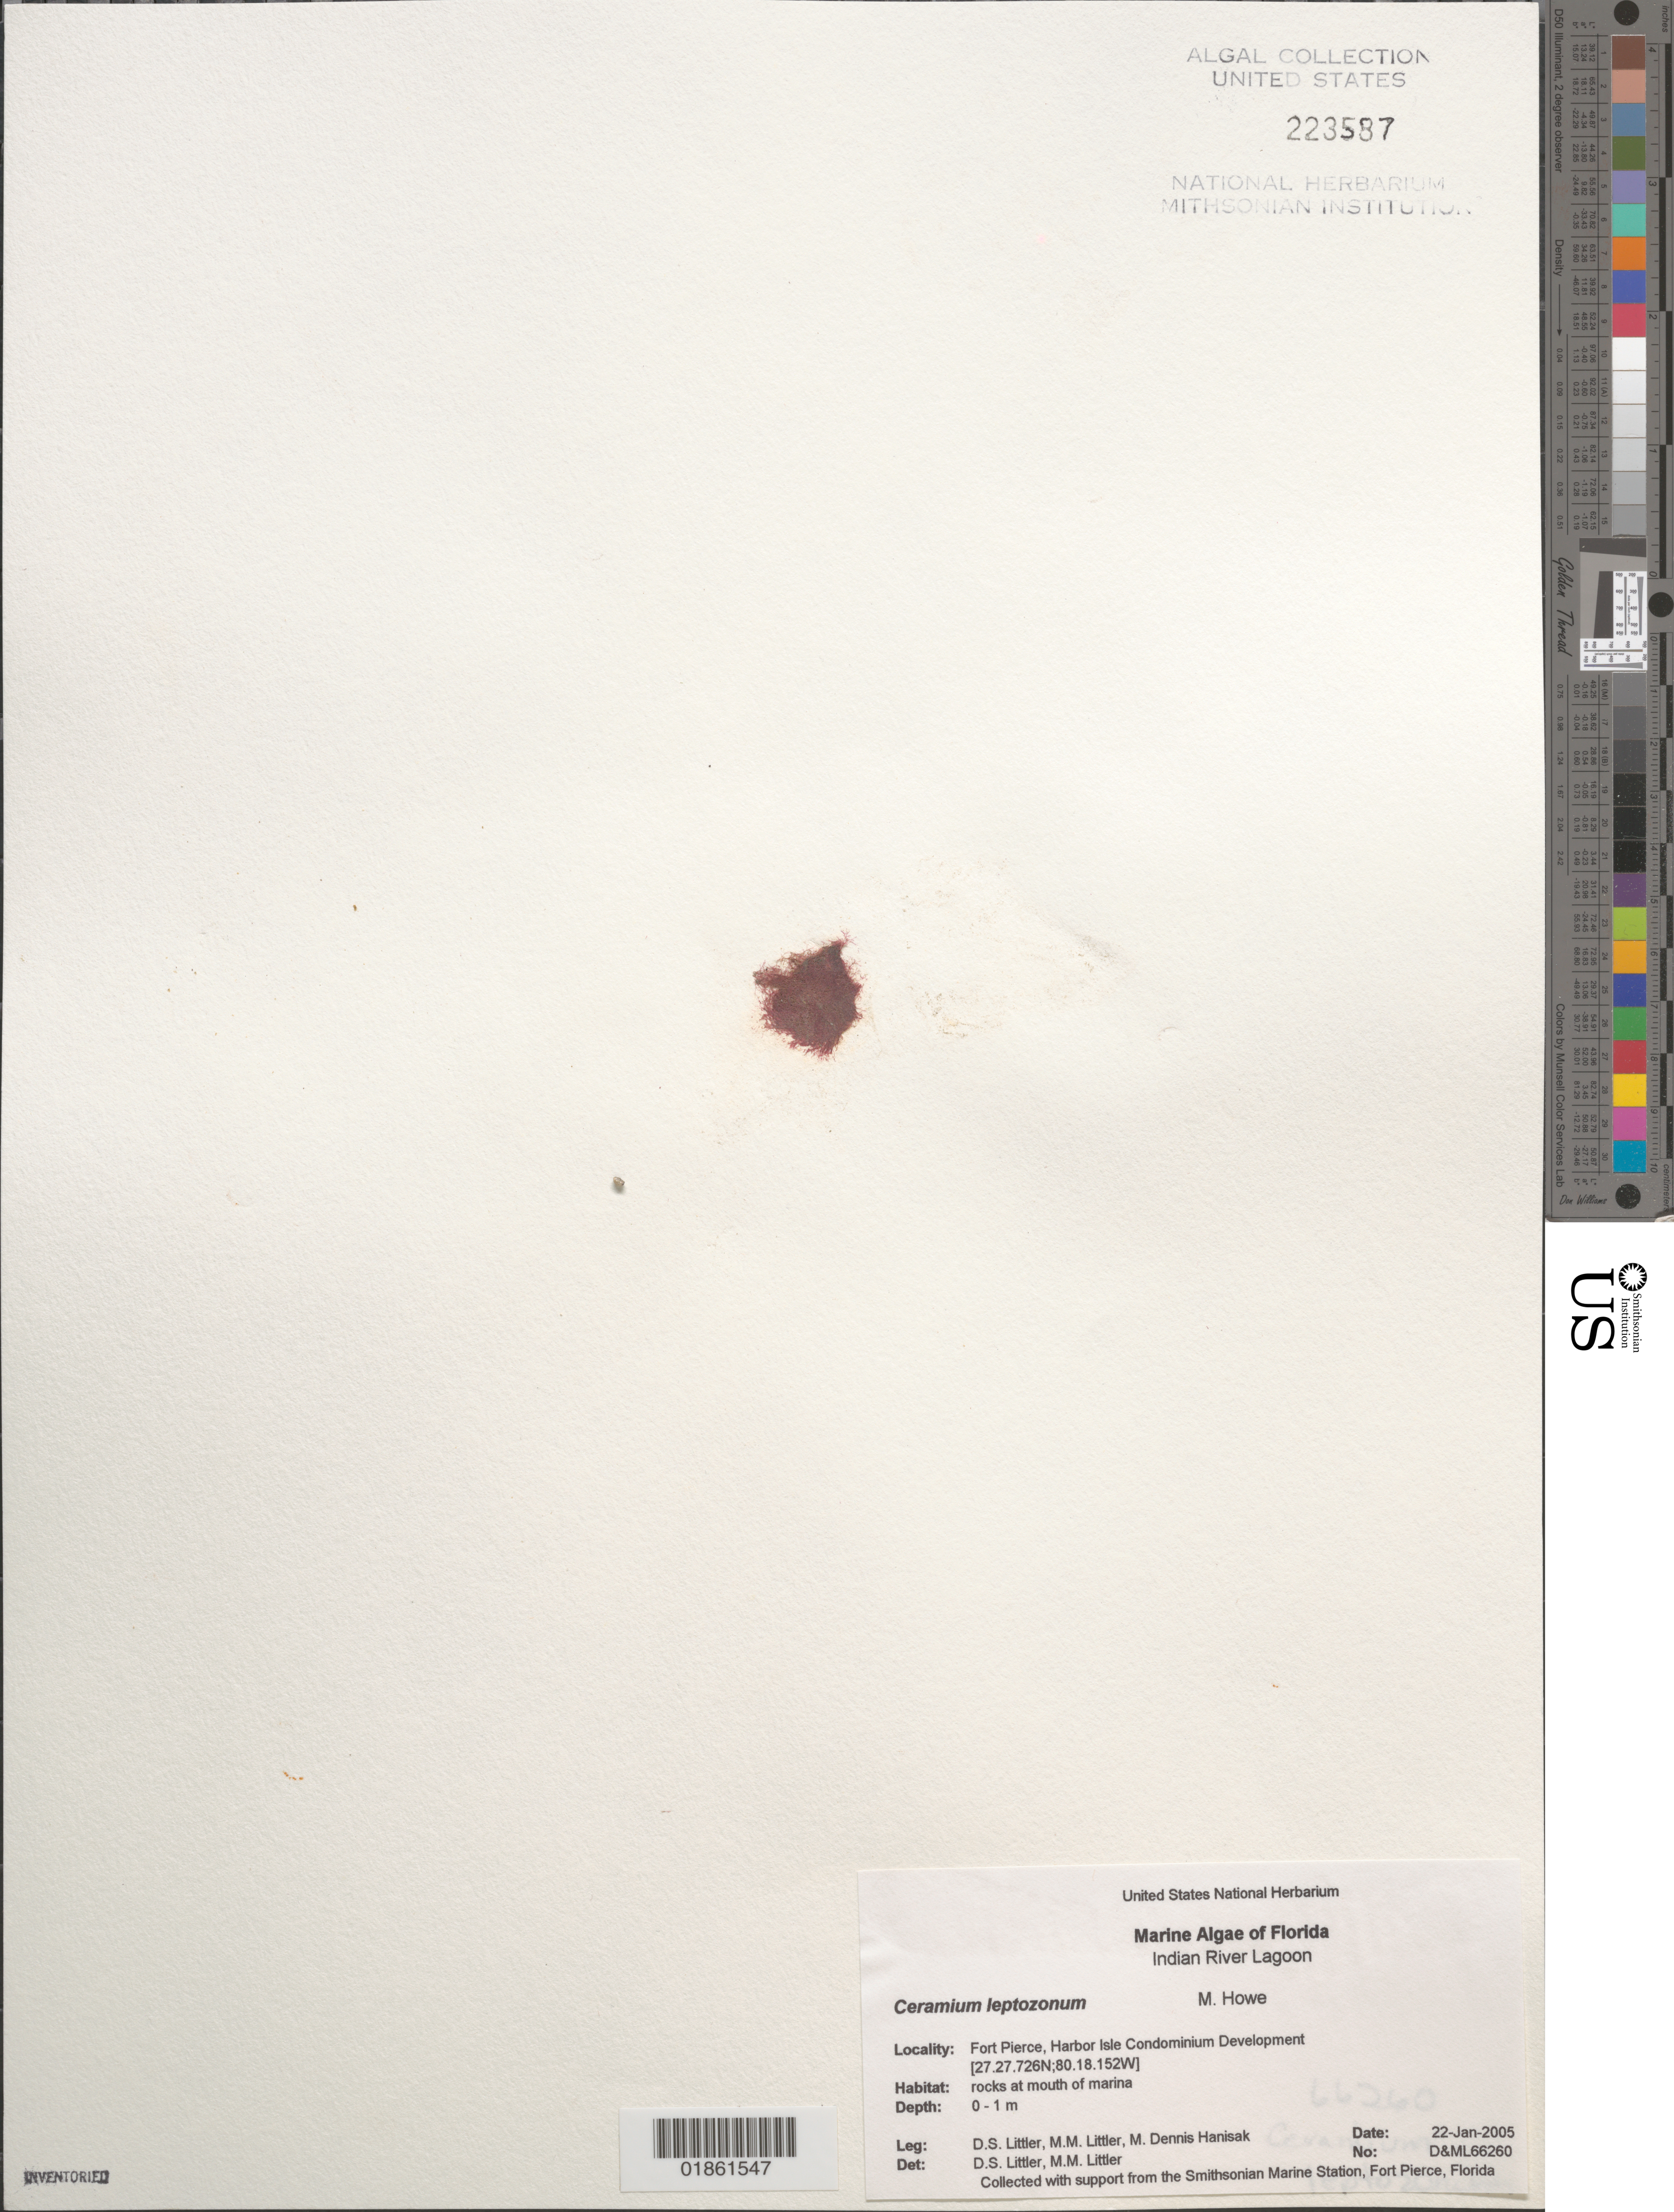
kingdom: Plantae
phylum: Rhodophyta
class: Florideophyceae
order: Ceramiales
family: Ceramiaceae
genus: Ceramium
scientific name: Ceramium leptozonum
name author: M. Howe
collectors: D. S. Littler & M. Hanisak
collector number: D&ML66260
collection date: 2005-01-22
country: United States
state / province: Florida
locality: Indian River Lagoon. Fort Pierce, Harbor Isle Condominium Development.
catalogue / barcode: US 223587